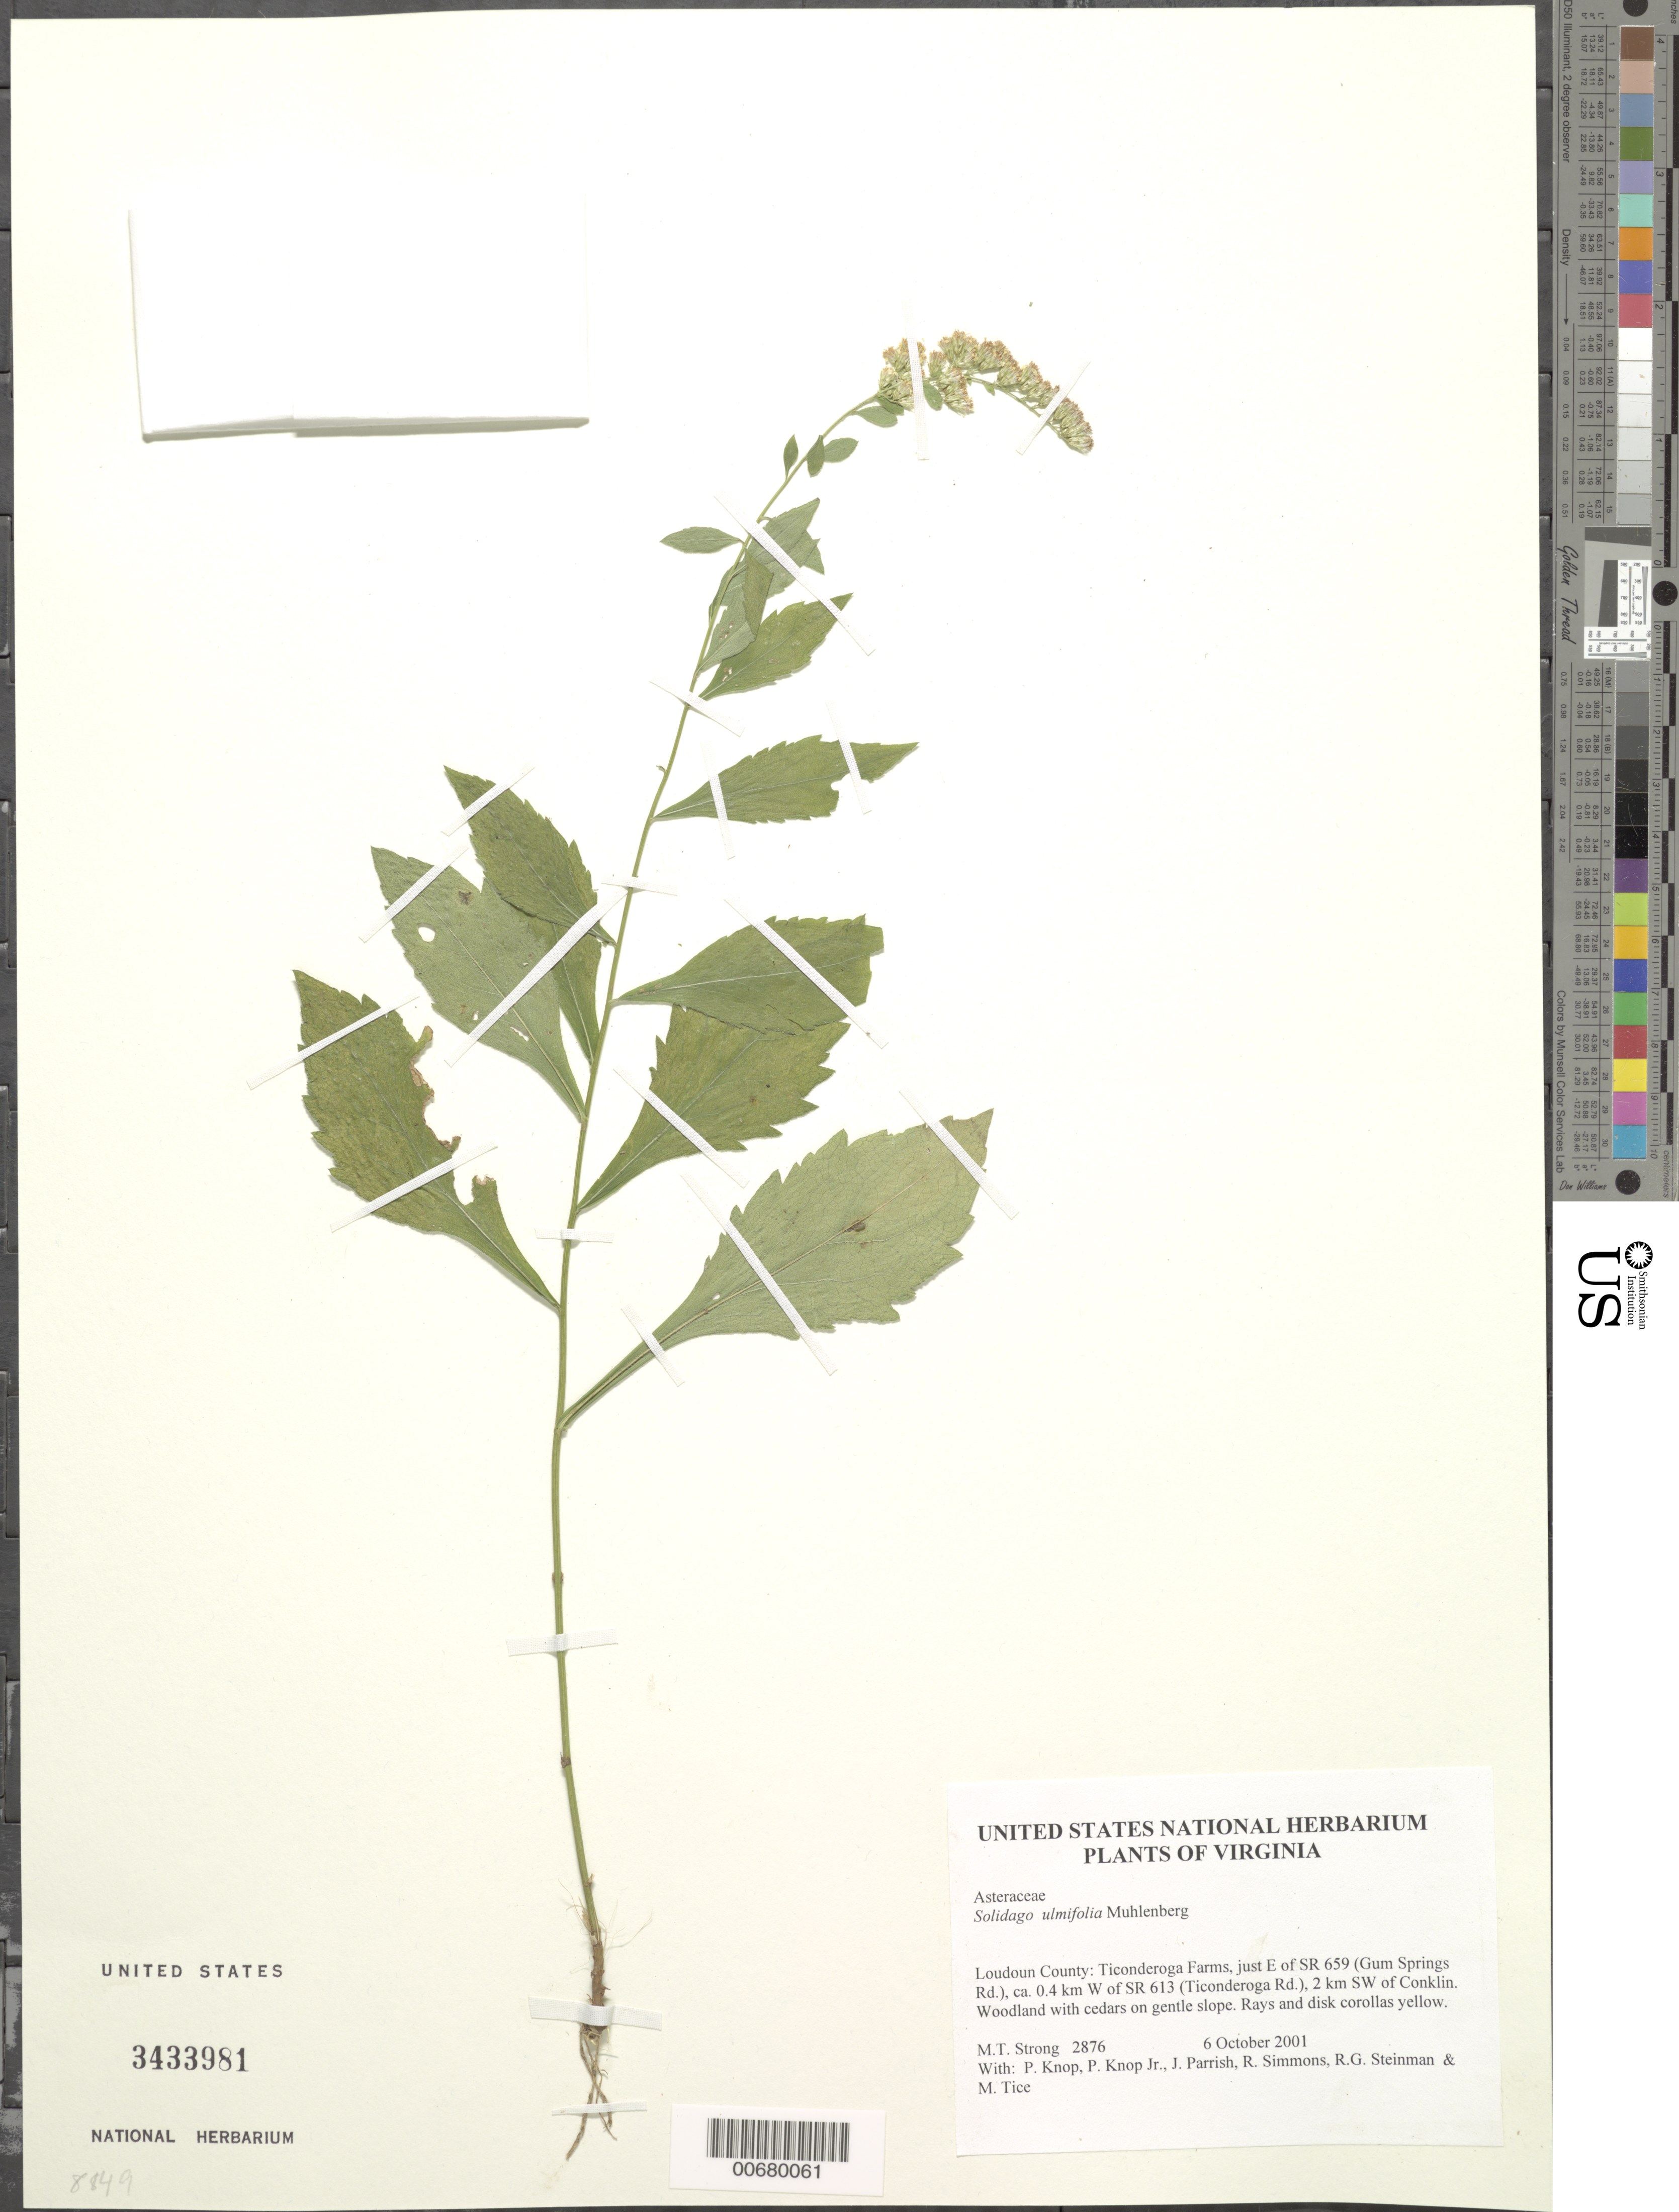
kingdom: Plantae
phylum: Tracheophyta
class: Magnoliopsida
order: Asterales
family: Asteraceae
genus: Solidago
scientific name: Solidago ulmifolia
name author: Muhl. ex Willd.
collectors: M. T. Strong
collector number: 2876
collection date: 2001-10-06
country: United States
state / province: Virginia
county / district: Loudoun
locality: Ticonderoga Farms, 0.4 km E of SR 613, 2 km S of SR 620 and 1 km SW of Conklin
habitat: Woodland with cedars on gentle slope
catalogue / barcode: US 3433981